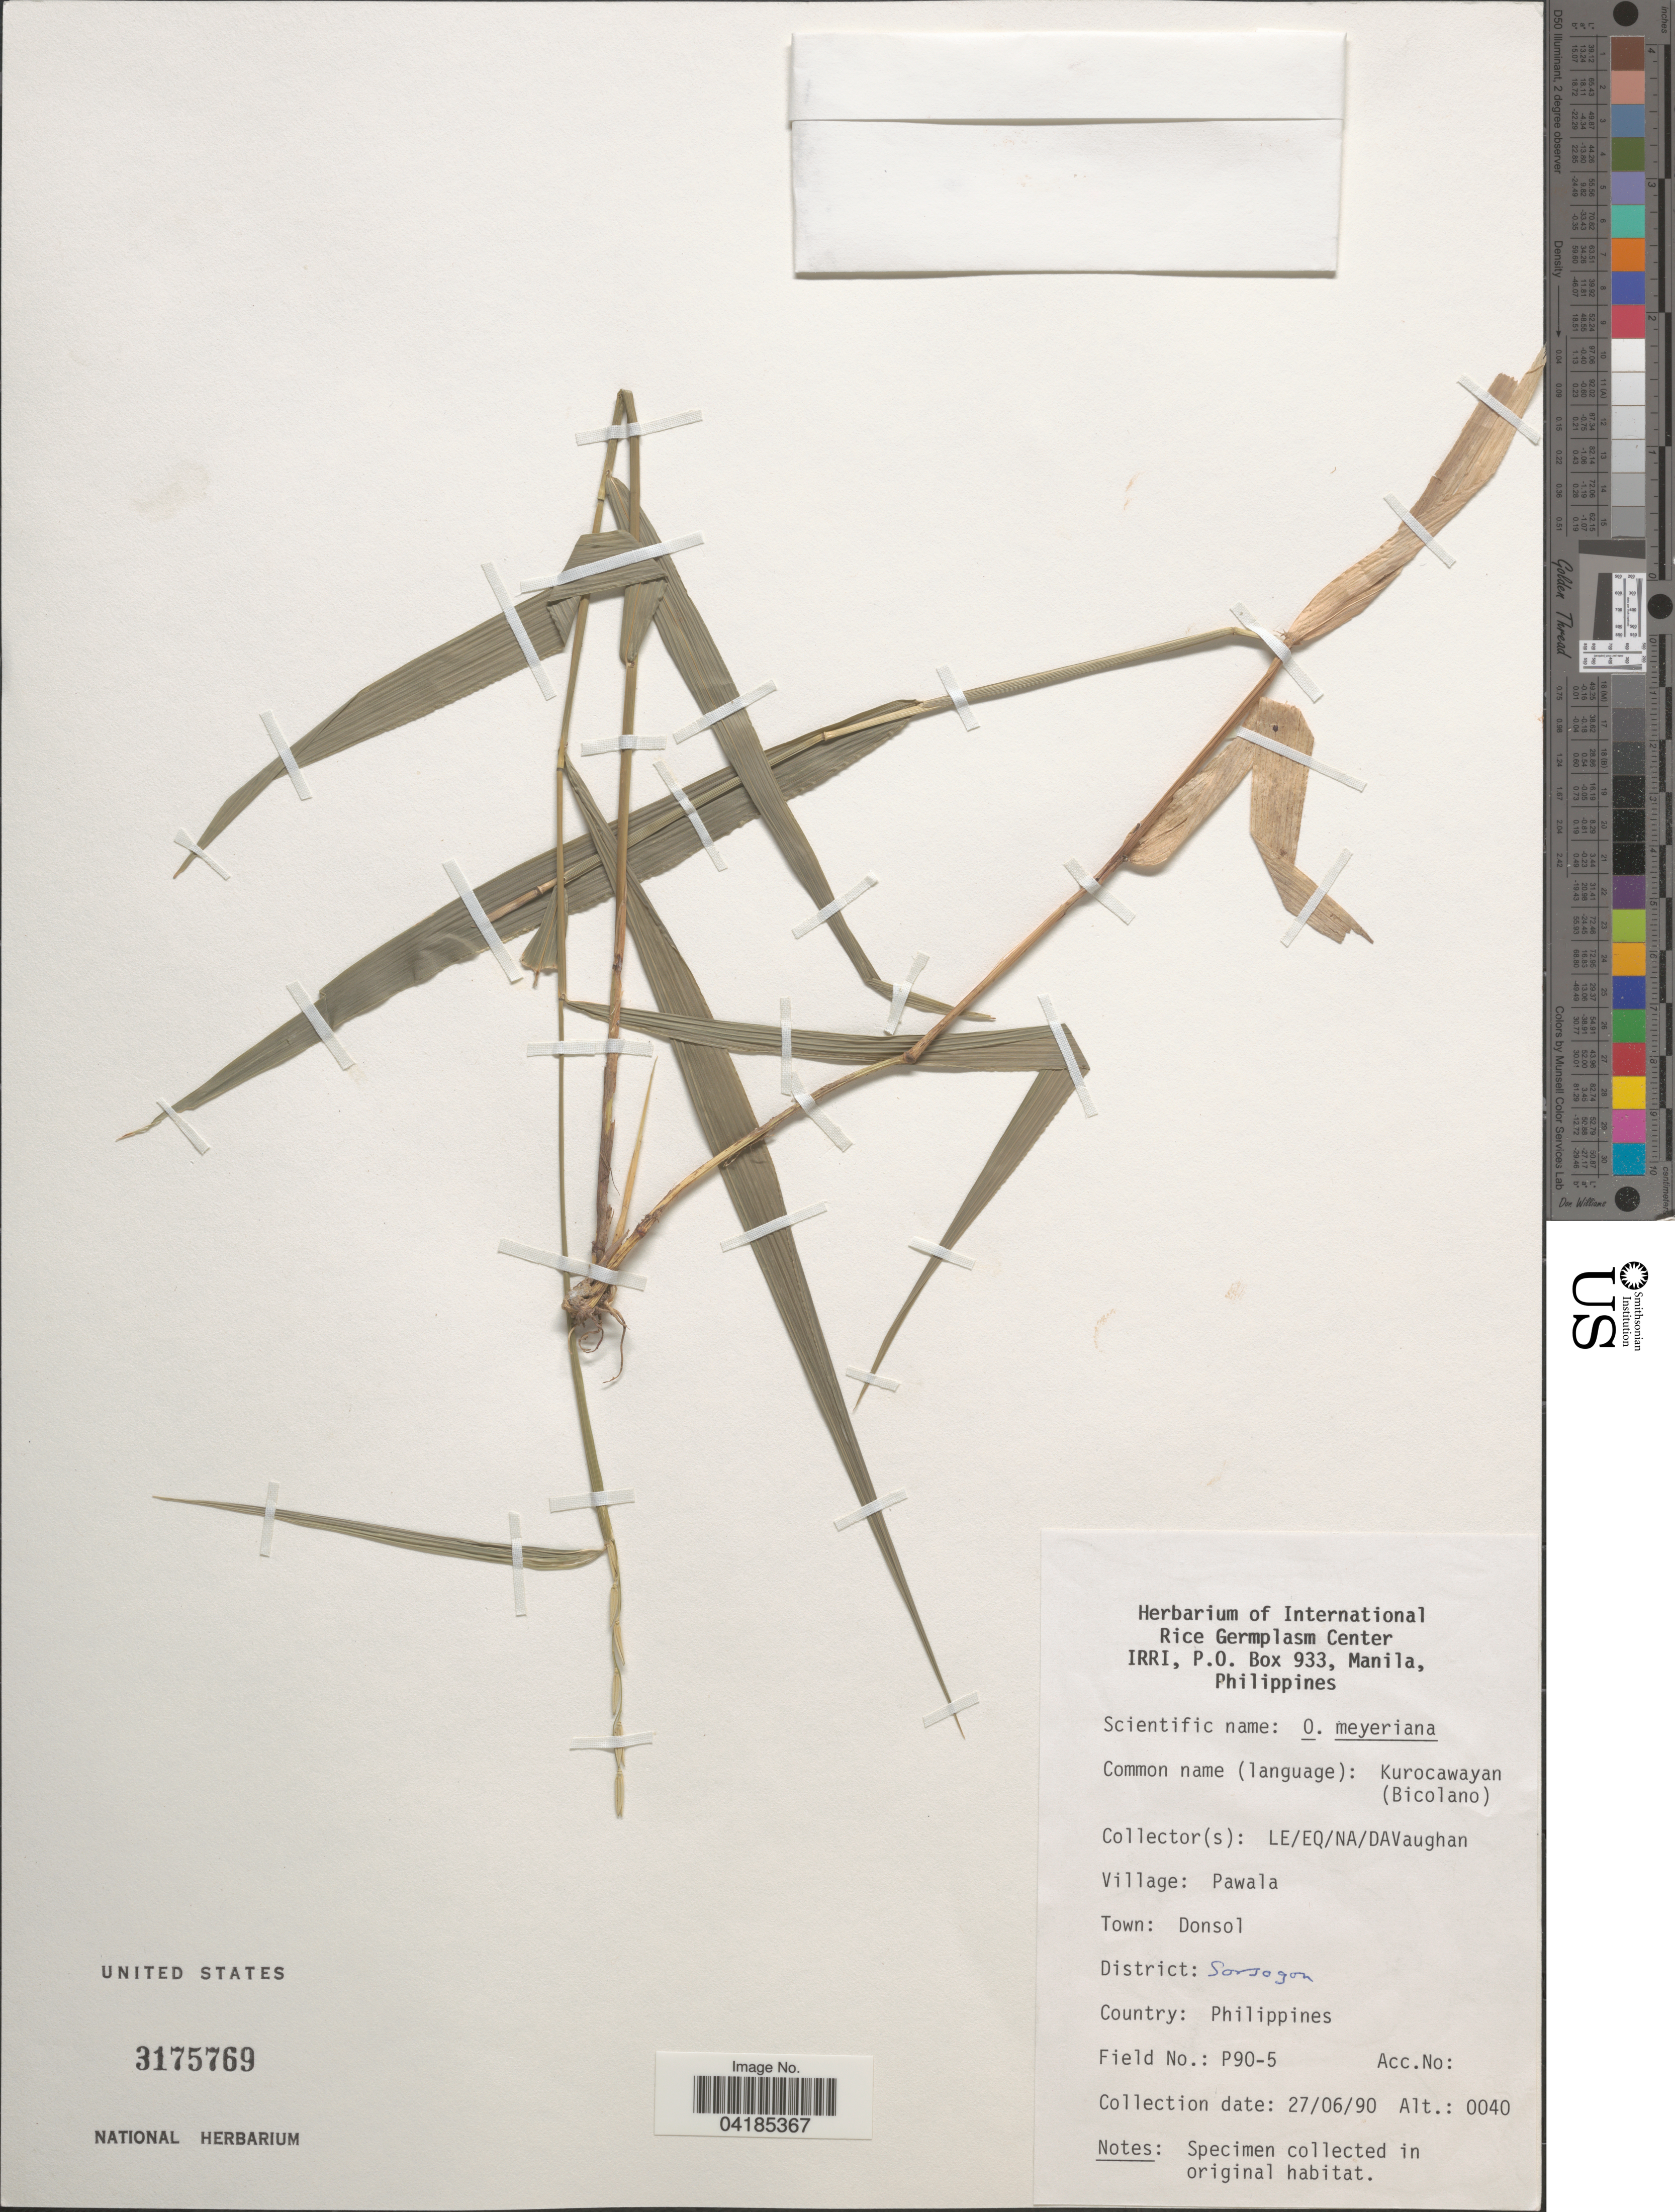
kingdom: Plantae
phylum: Tracheophyta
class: Liliopsida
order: Poales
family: Poaceae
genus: Oryza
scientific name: Oryza meyeriana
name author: (Zoll. & Mor.) Baill.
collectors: LE, EQ, NA & D. Vaughan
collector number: P90-5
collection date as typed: Transcribed d/m/y: 27/6/90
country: Philippines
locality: Village: Pawala. Town: Donsol. District: Sorsogon.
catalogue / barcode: US 3175769